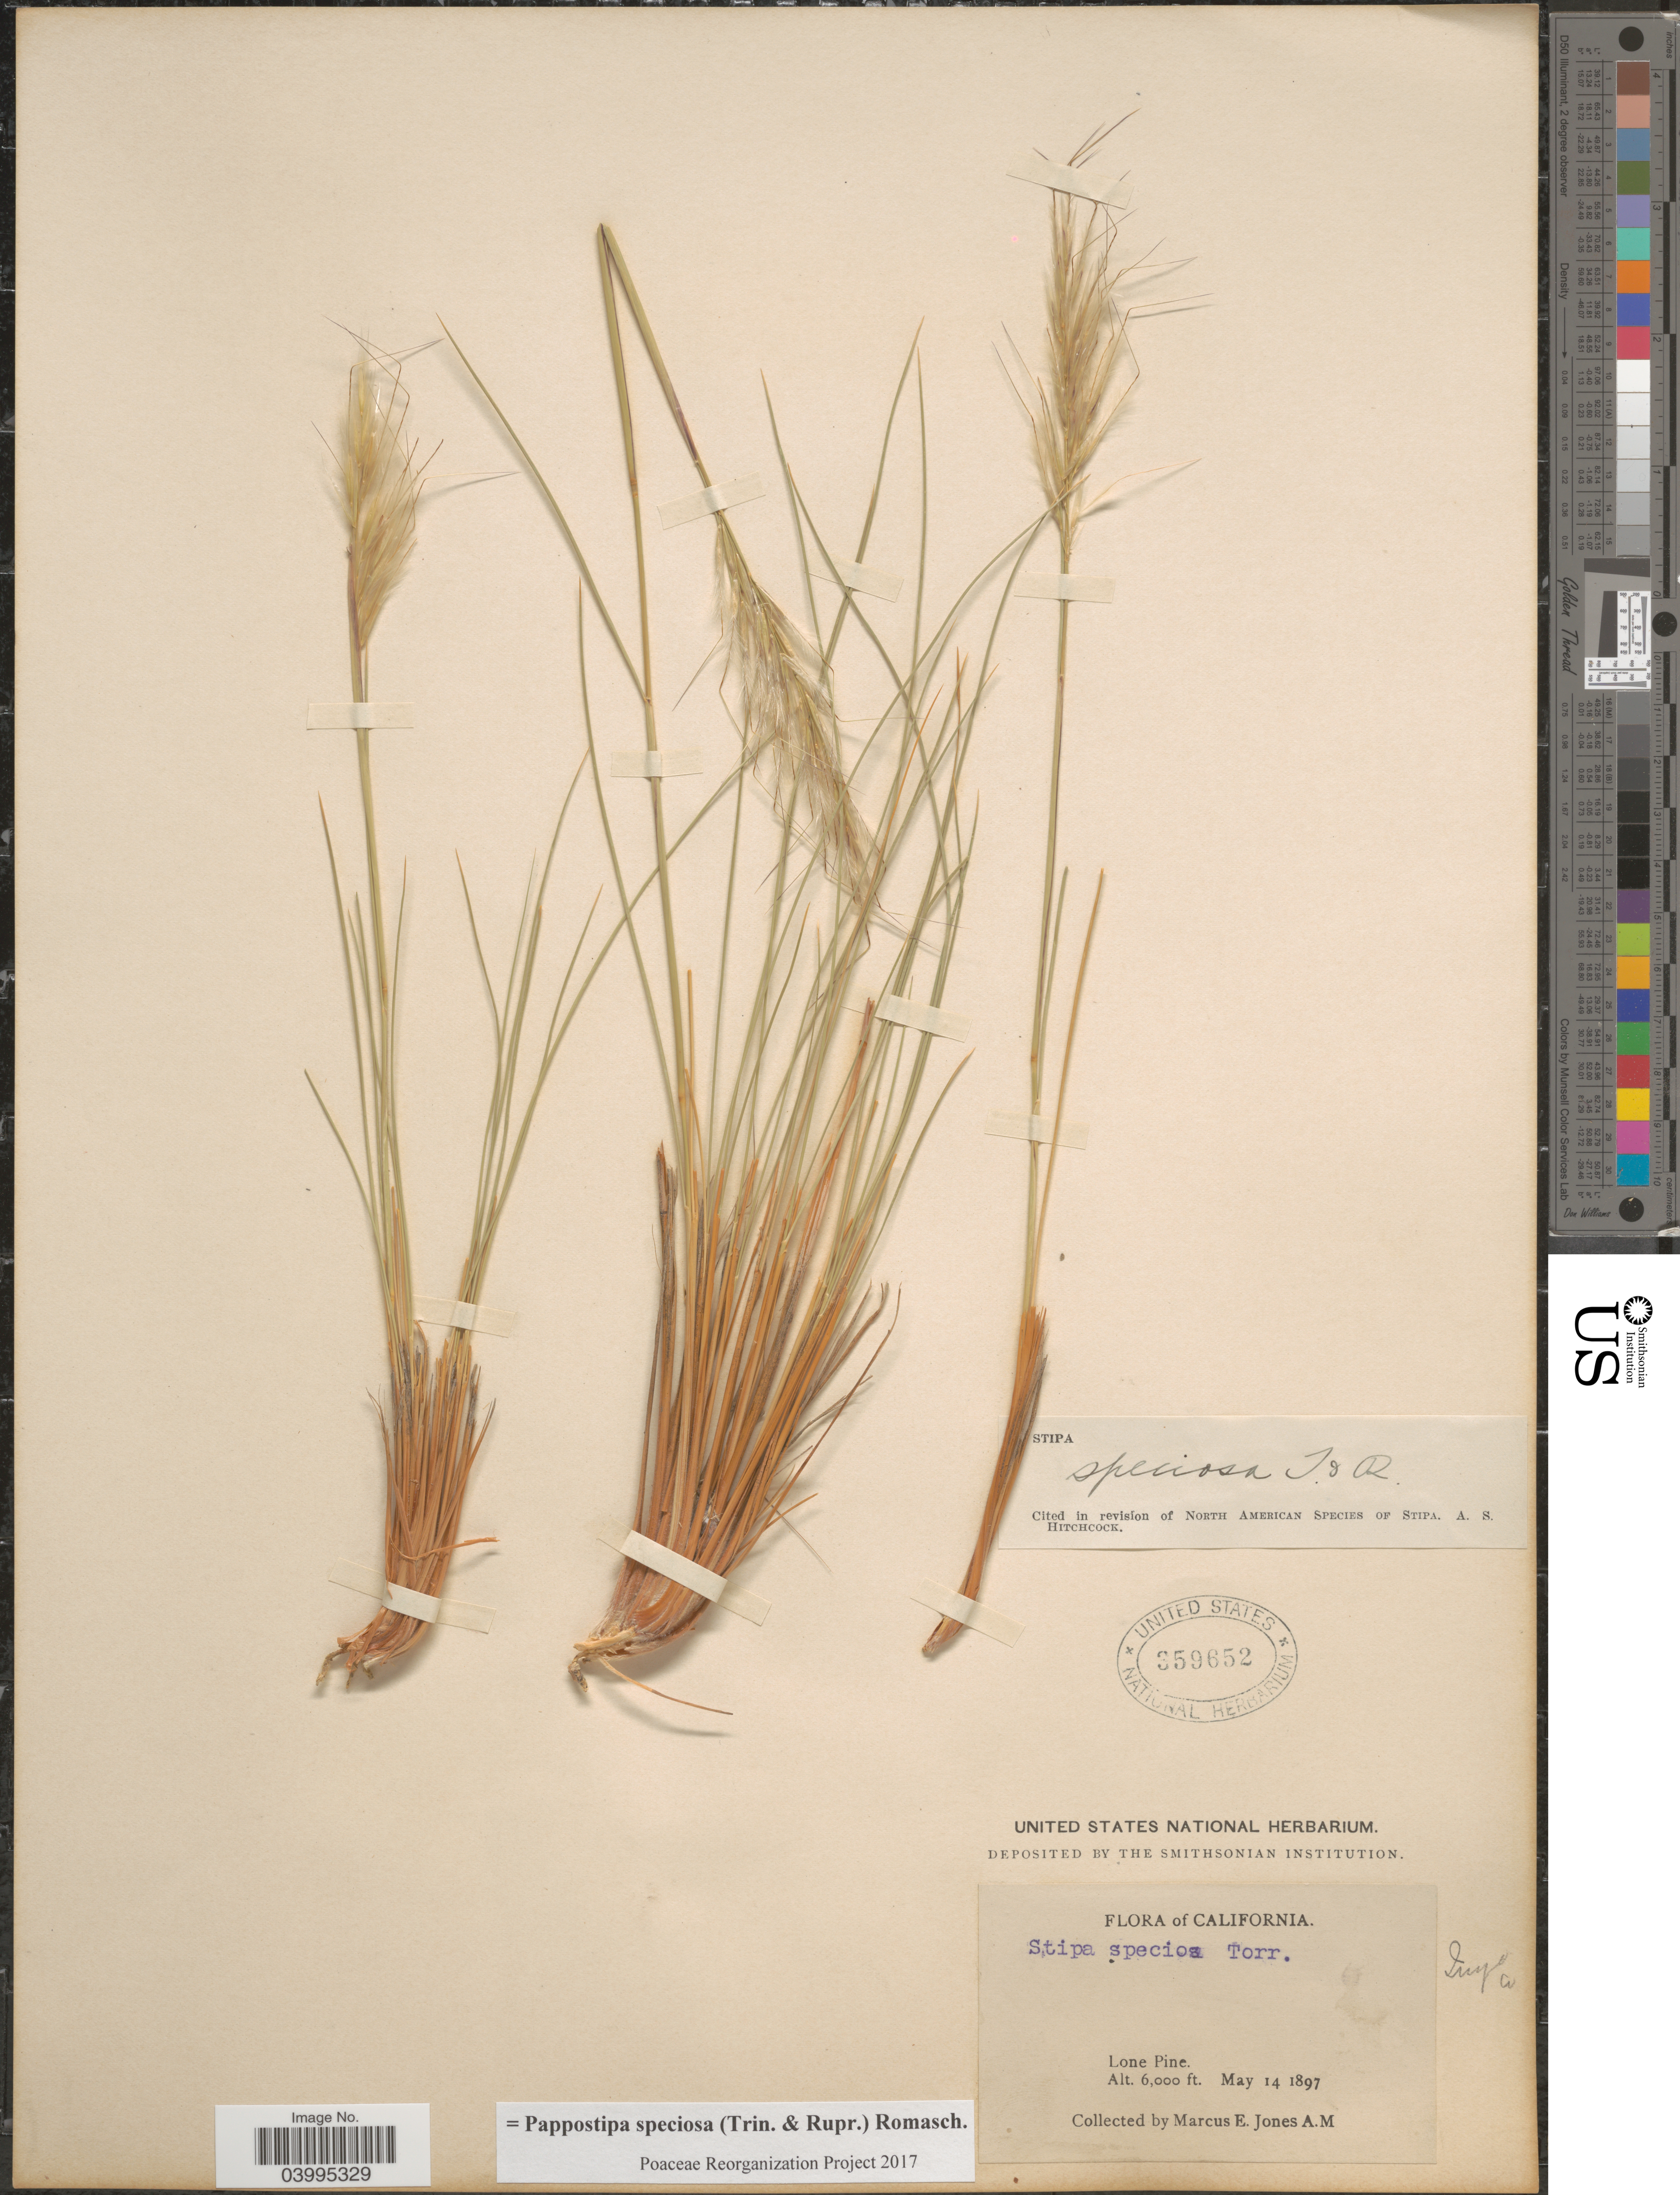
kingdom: Plantae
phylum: Tracheophyta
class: Liliopsida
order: Poales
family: Poaceae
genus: Pappostipa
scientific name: Pappostipa speciosa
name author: (Trin. & Rupr.) Romasch.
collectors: M. E. Jones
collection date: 1897-05-14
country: United States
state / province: California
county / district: Inyo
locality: Lone Pine. Inyo Co.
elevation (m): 1829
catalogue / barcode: US 359652